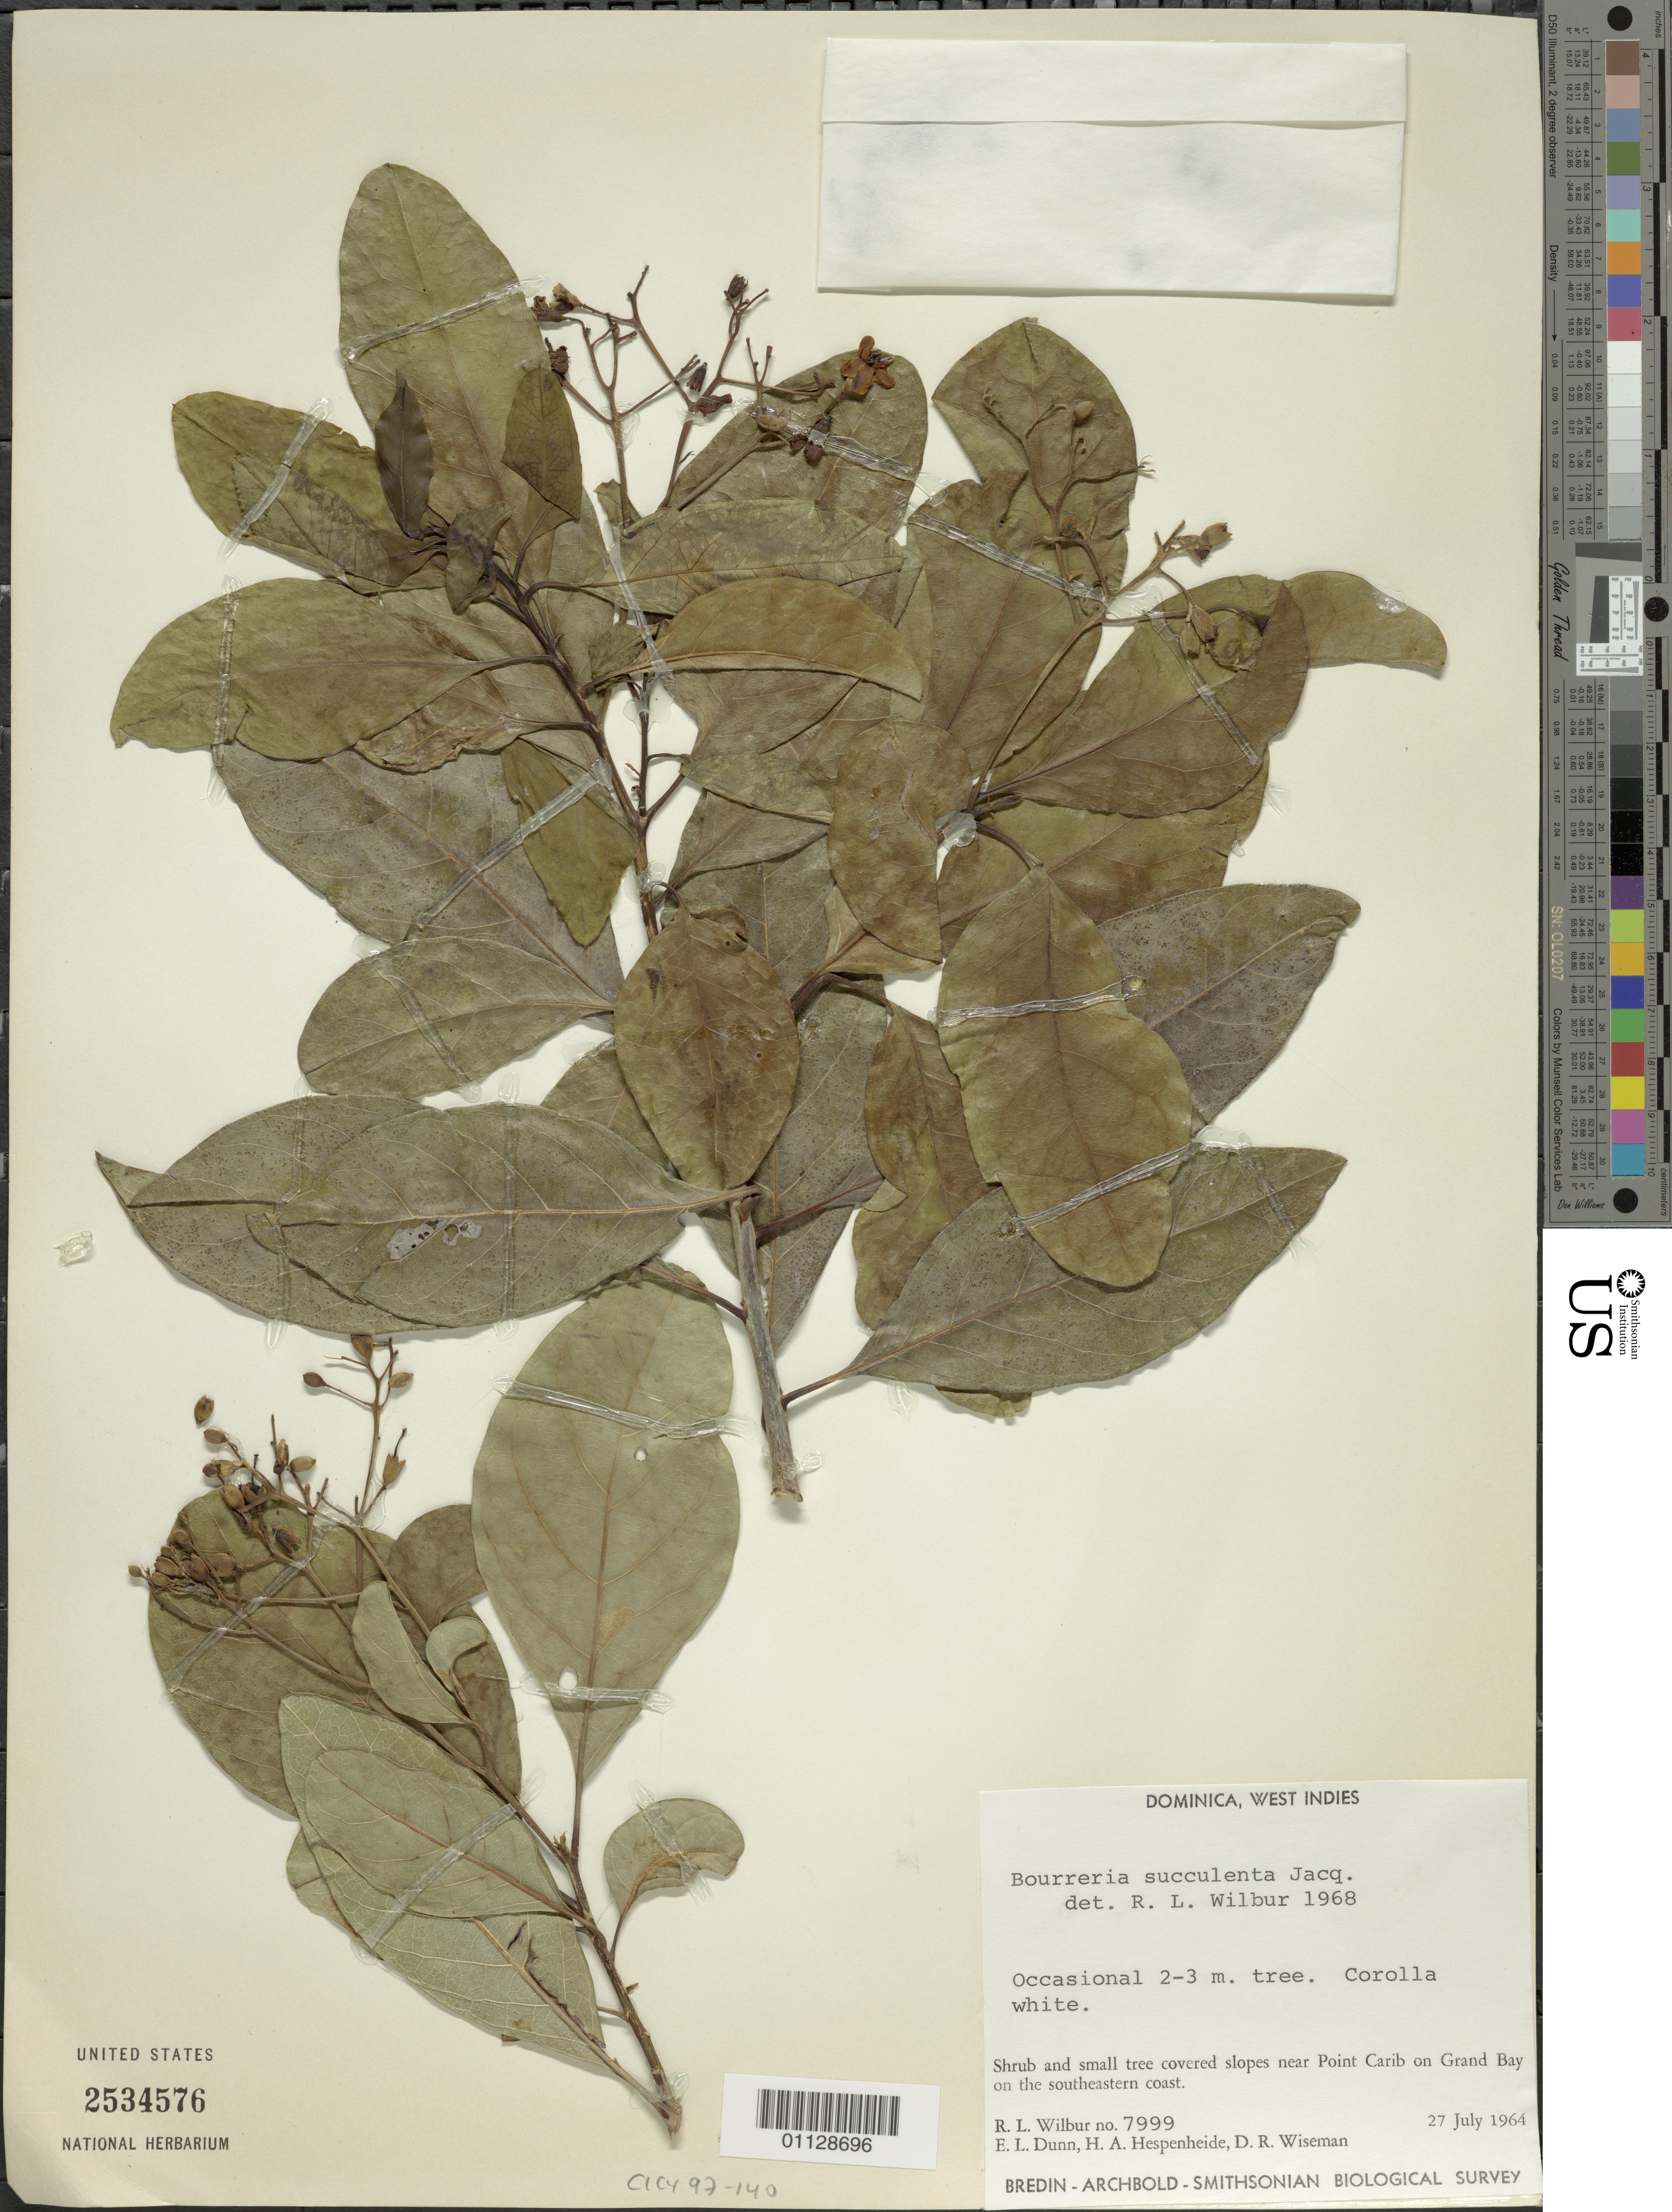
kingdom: Plantae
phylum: Tracheophyta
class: Magnoliopsida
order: Boraginales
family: Ehretiaceae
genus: Bourreria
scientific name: Bourreria succulenta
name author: Jacq.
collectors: R. L. Wilbur, E. Dunn, H. A. Hespenheide & D. R. Wiseman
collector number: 7999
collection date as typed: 27 Jul 1964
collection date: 1964-07-27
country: Dominica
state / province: St. Patrick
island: Dominica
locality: Shrub and small tree covered slopes near Point Carib on Grand Bay on the SE coast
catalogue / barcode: US 2534576